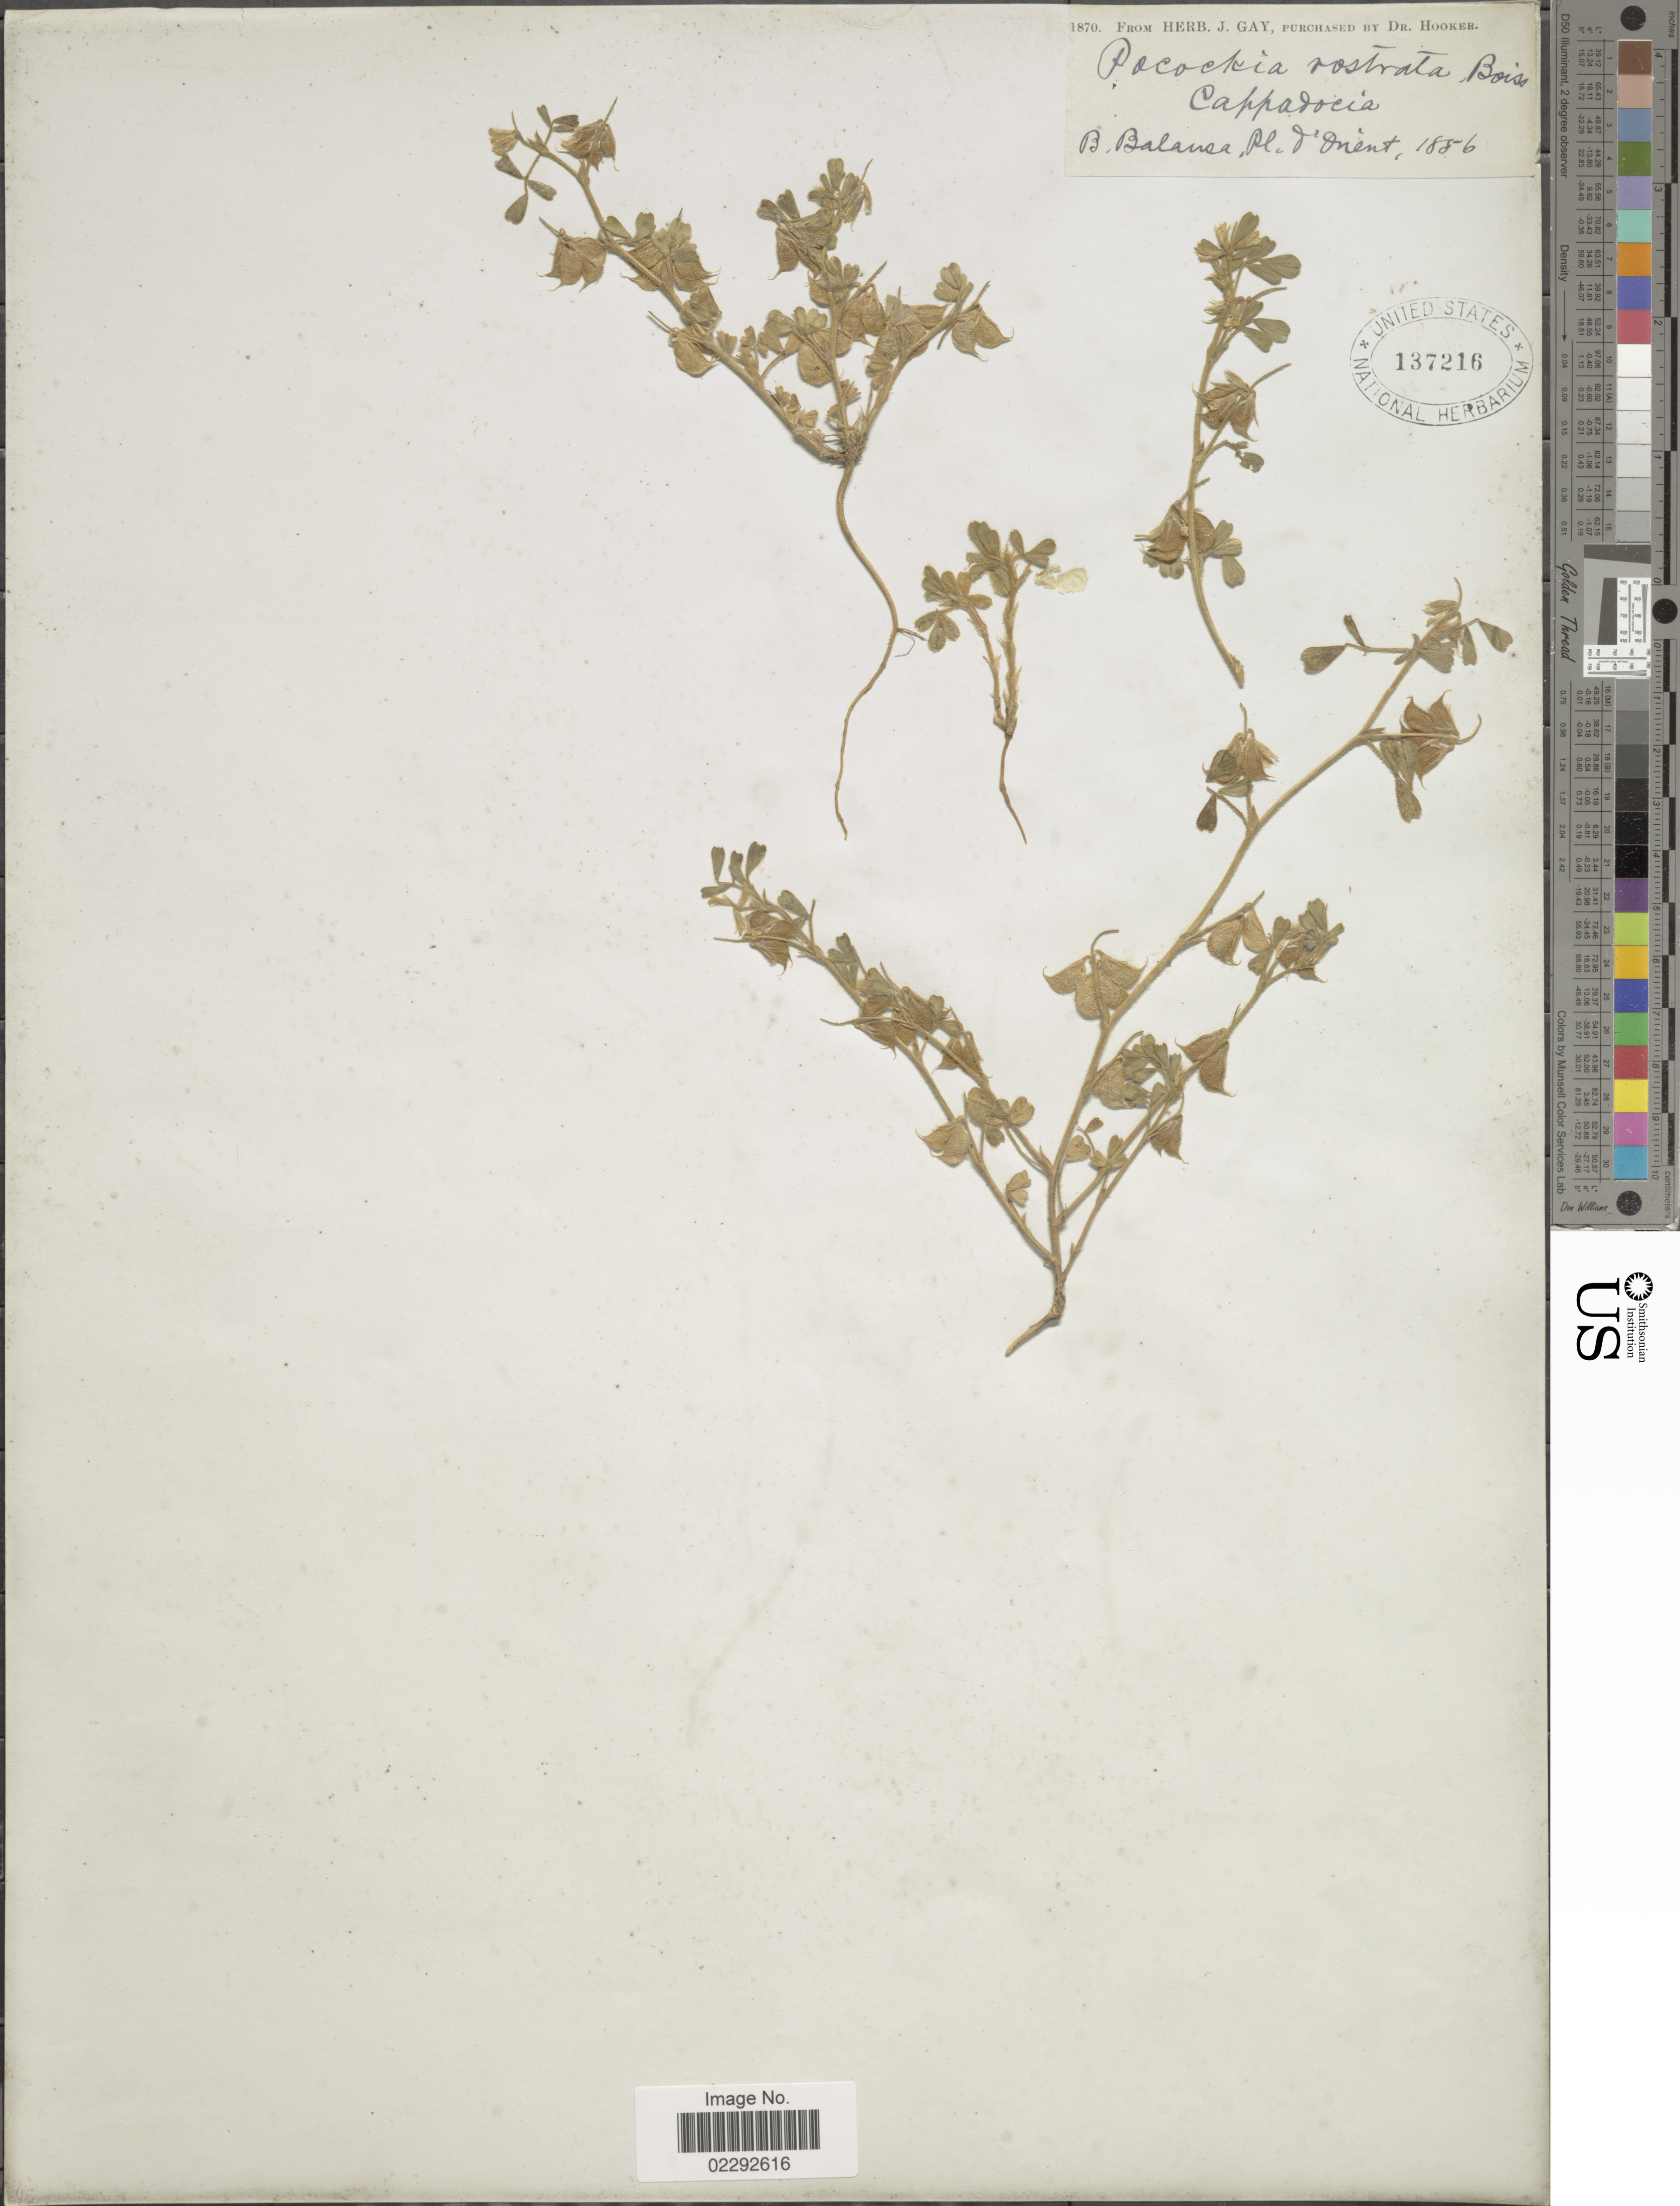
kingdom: Plantae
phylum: Tracheophyta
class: Magnoliopsida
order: Fabales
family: Fabaceae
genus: Medicago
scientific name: Medicago rostrata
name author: (Boiss. & Balansa) Small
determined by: Strong, Mark T., (BOT), Smithsonian Institution - National Museum of Natural History (UNITED STATES)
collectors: B. Balansa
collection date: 1886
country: Turkey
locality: Cappadocia. Orient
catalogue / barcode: US 137216